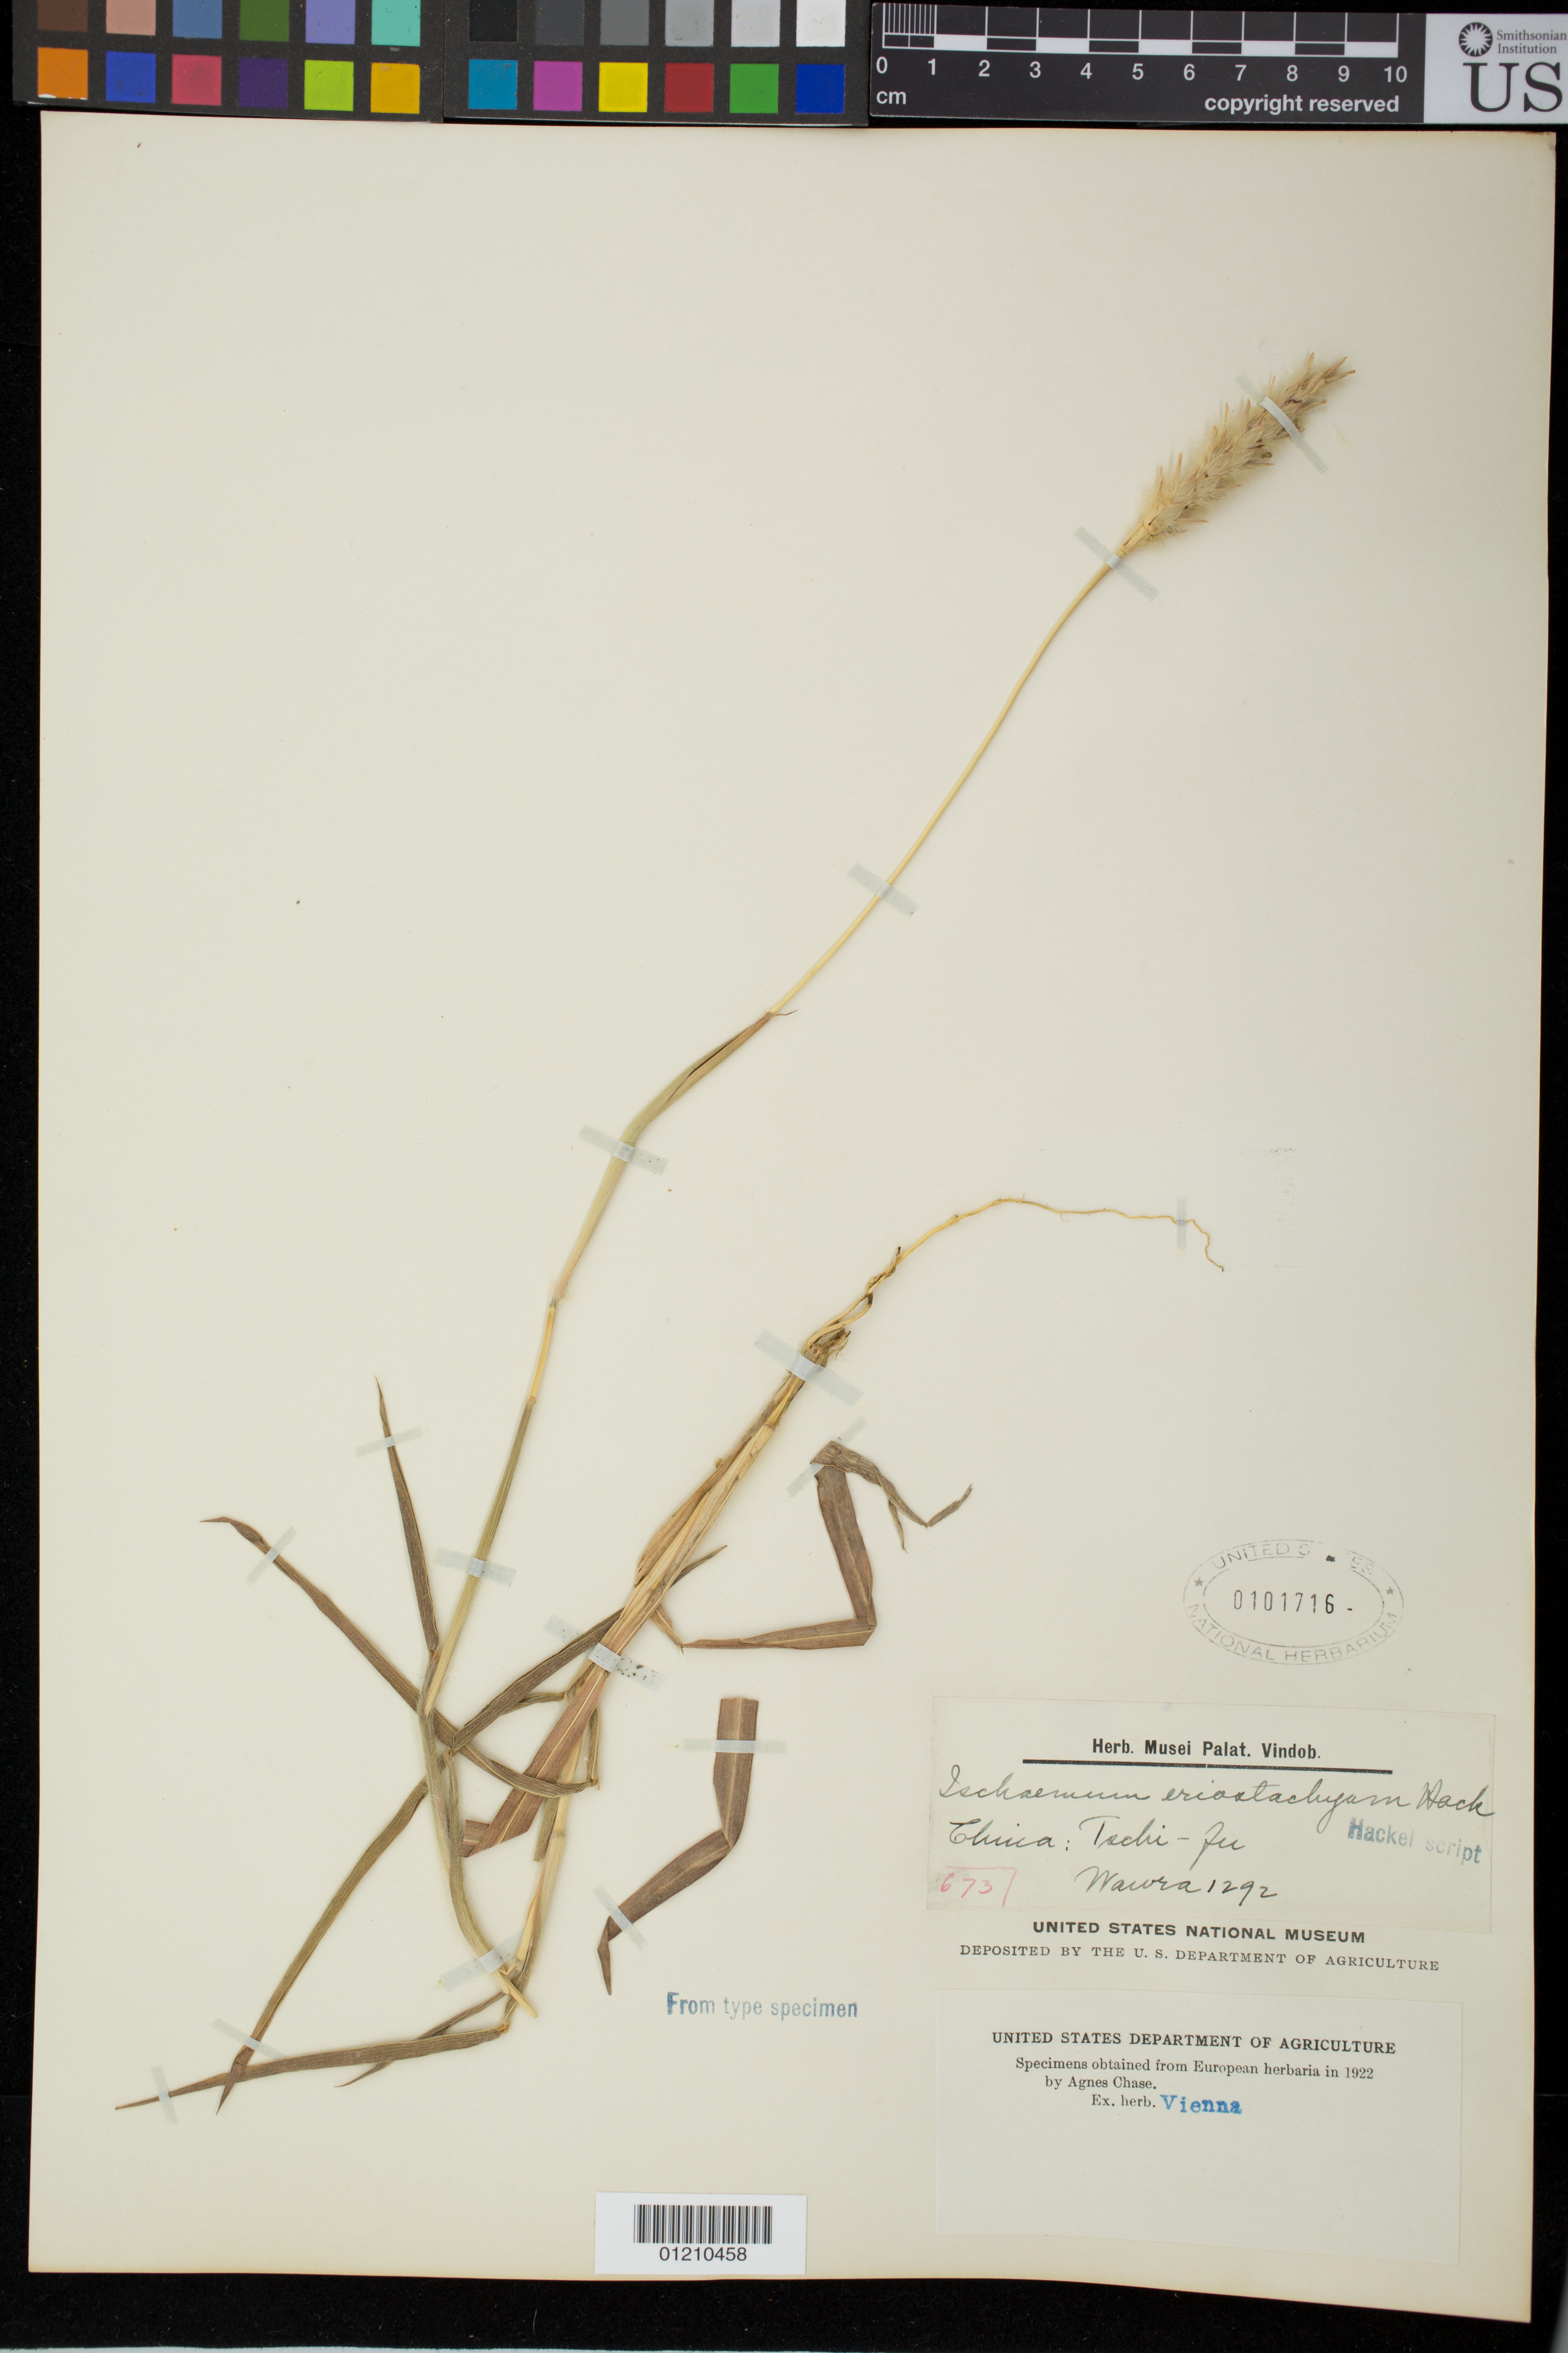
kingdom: Plantae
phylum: Tracheophyta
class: Liliopsida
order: Poales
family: Poaceae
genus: Ischaemum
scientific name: Ischaemum eriostachyum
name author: Hack.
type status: Type Collection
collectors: H. Wawra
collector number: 1292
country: China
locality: Tschi-fu.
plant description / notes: Fragmentary material of type specimen ex herb.Vienna.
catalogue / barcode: US 101716